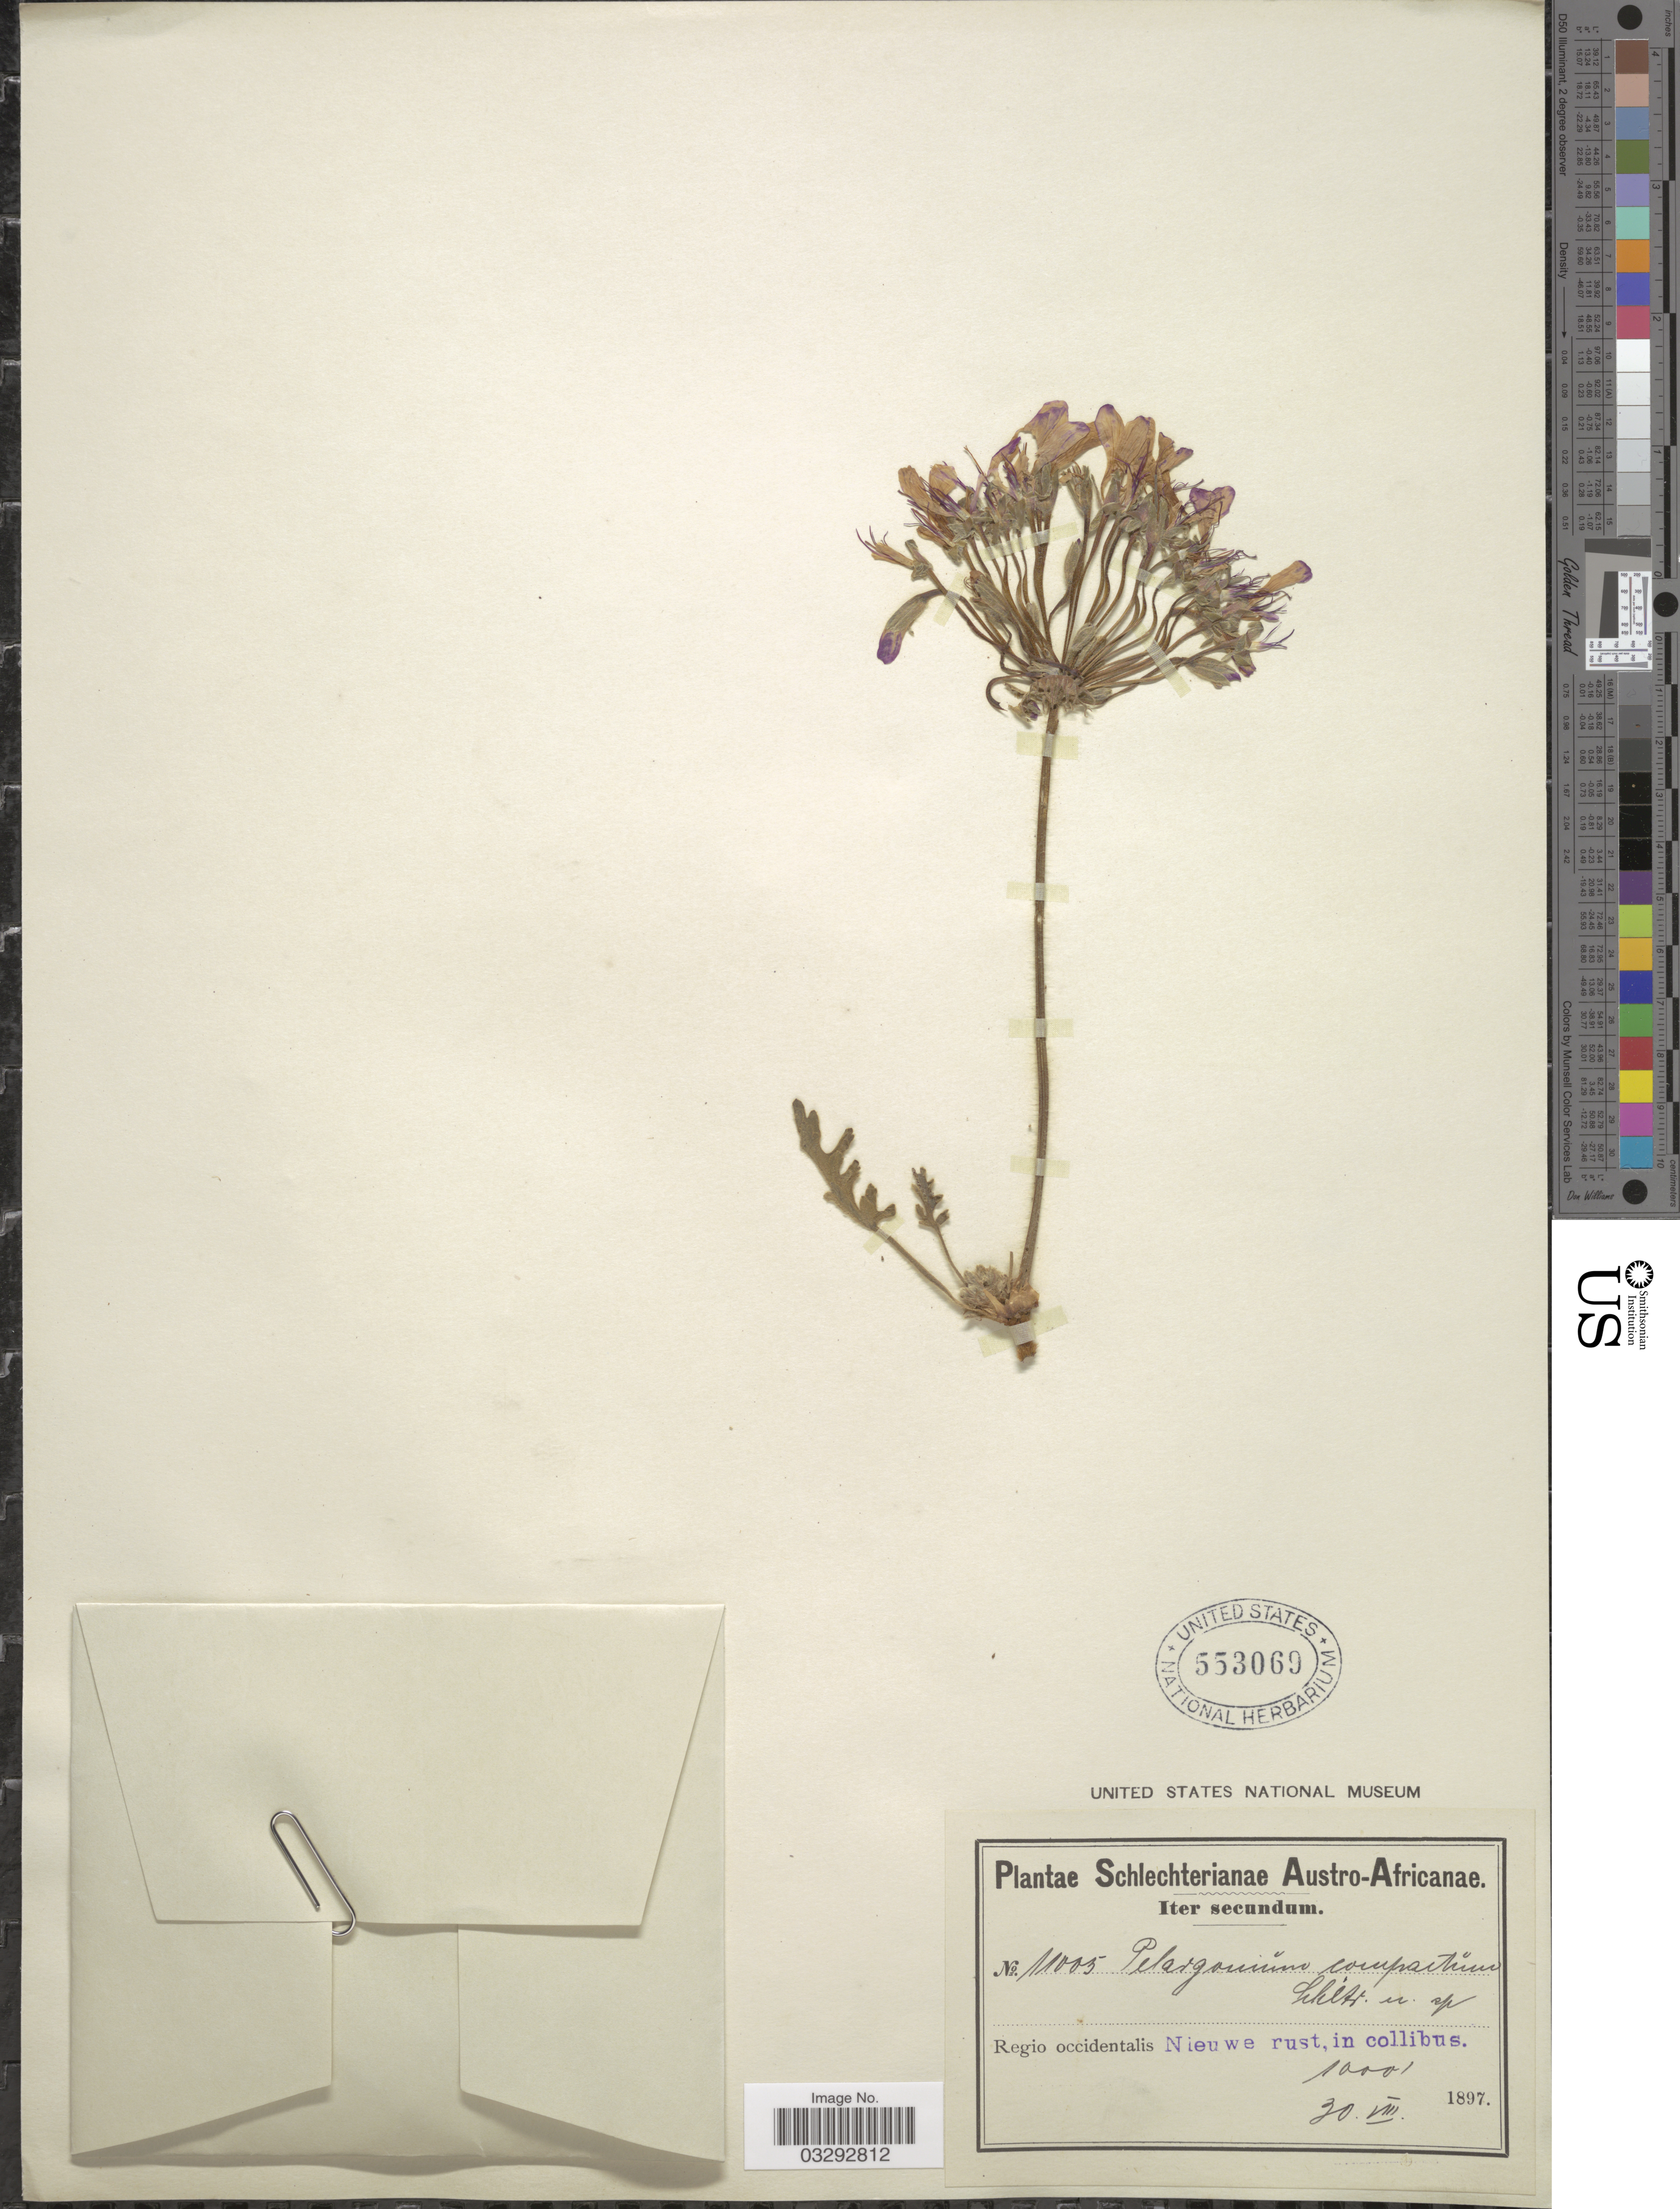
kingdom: Plantae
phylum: Tracheophyta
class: Magnoliopsida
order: Geraniales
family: Geraniaceae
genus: Pelargonium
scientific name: Pelargonium compactum Schltr. ined.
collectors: Schlechter, --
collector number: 11005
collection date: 1897-08-30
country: South Africa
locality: Austro-Africanae, Regio occidentalis, Nieuwe rust, in collibus.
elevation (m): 305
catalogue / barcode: US 553069